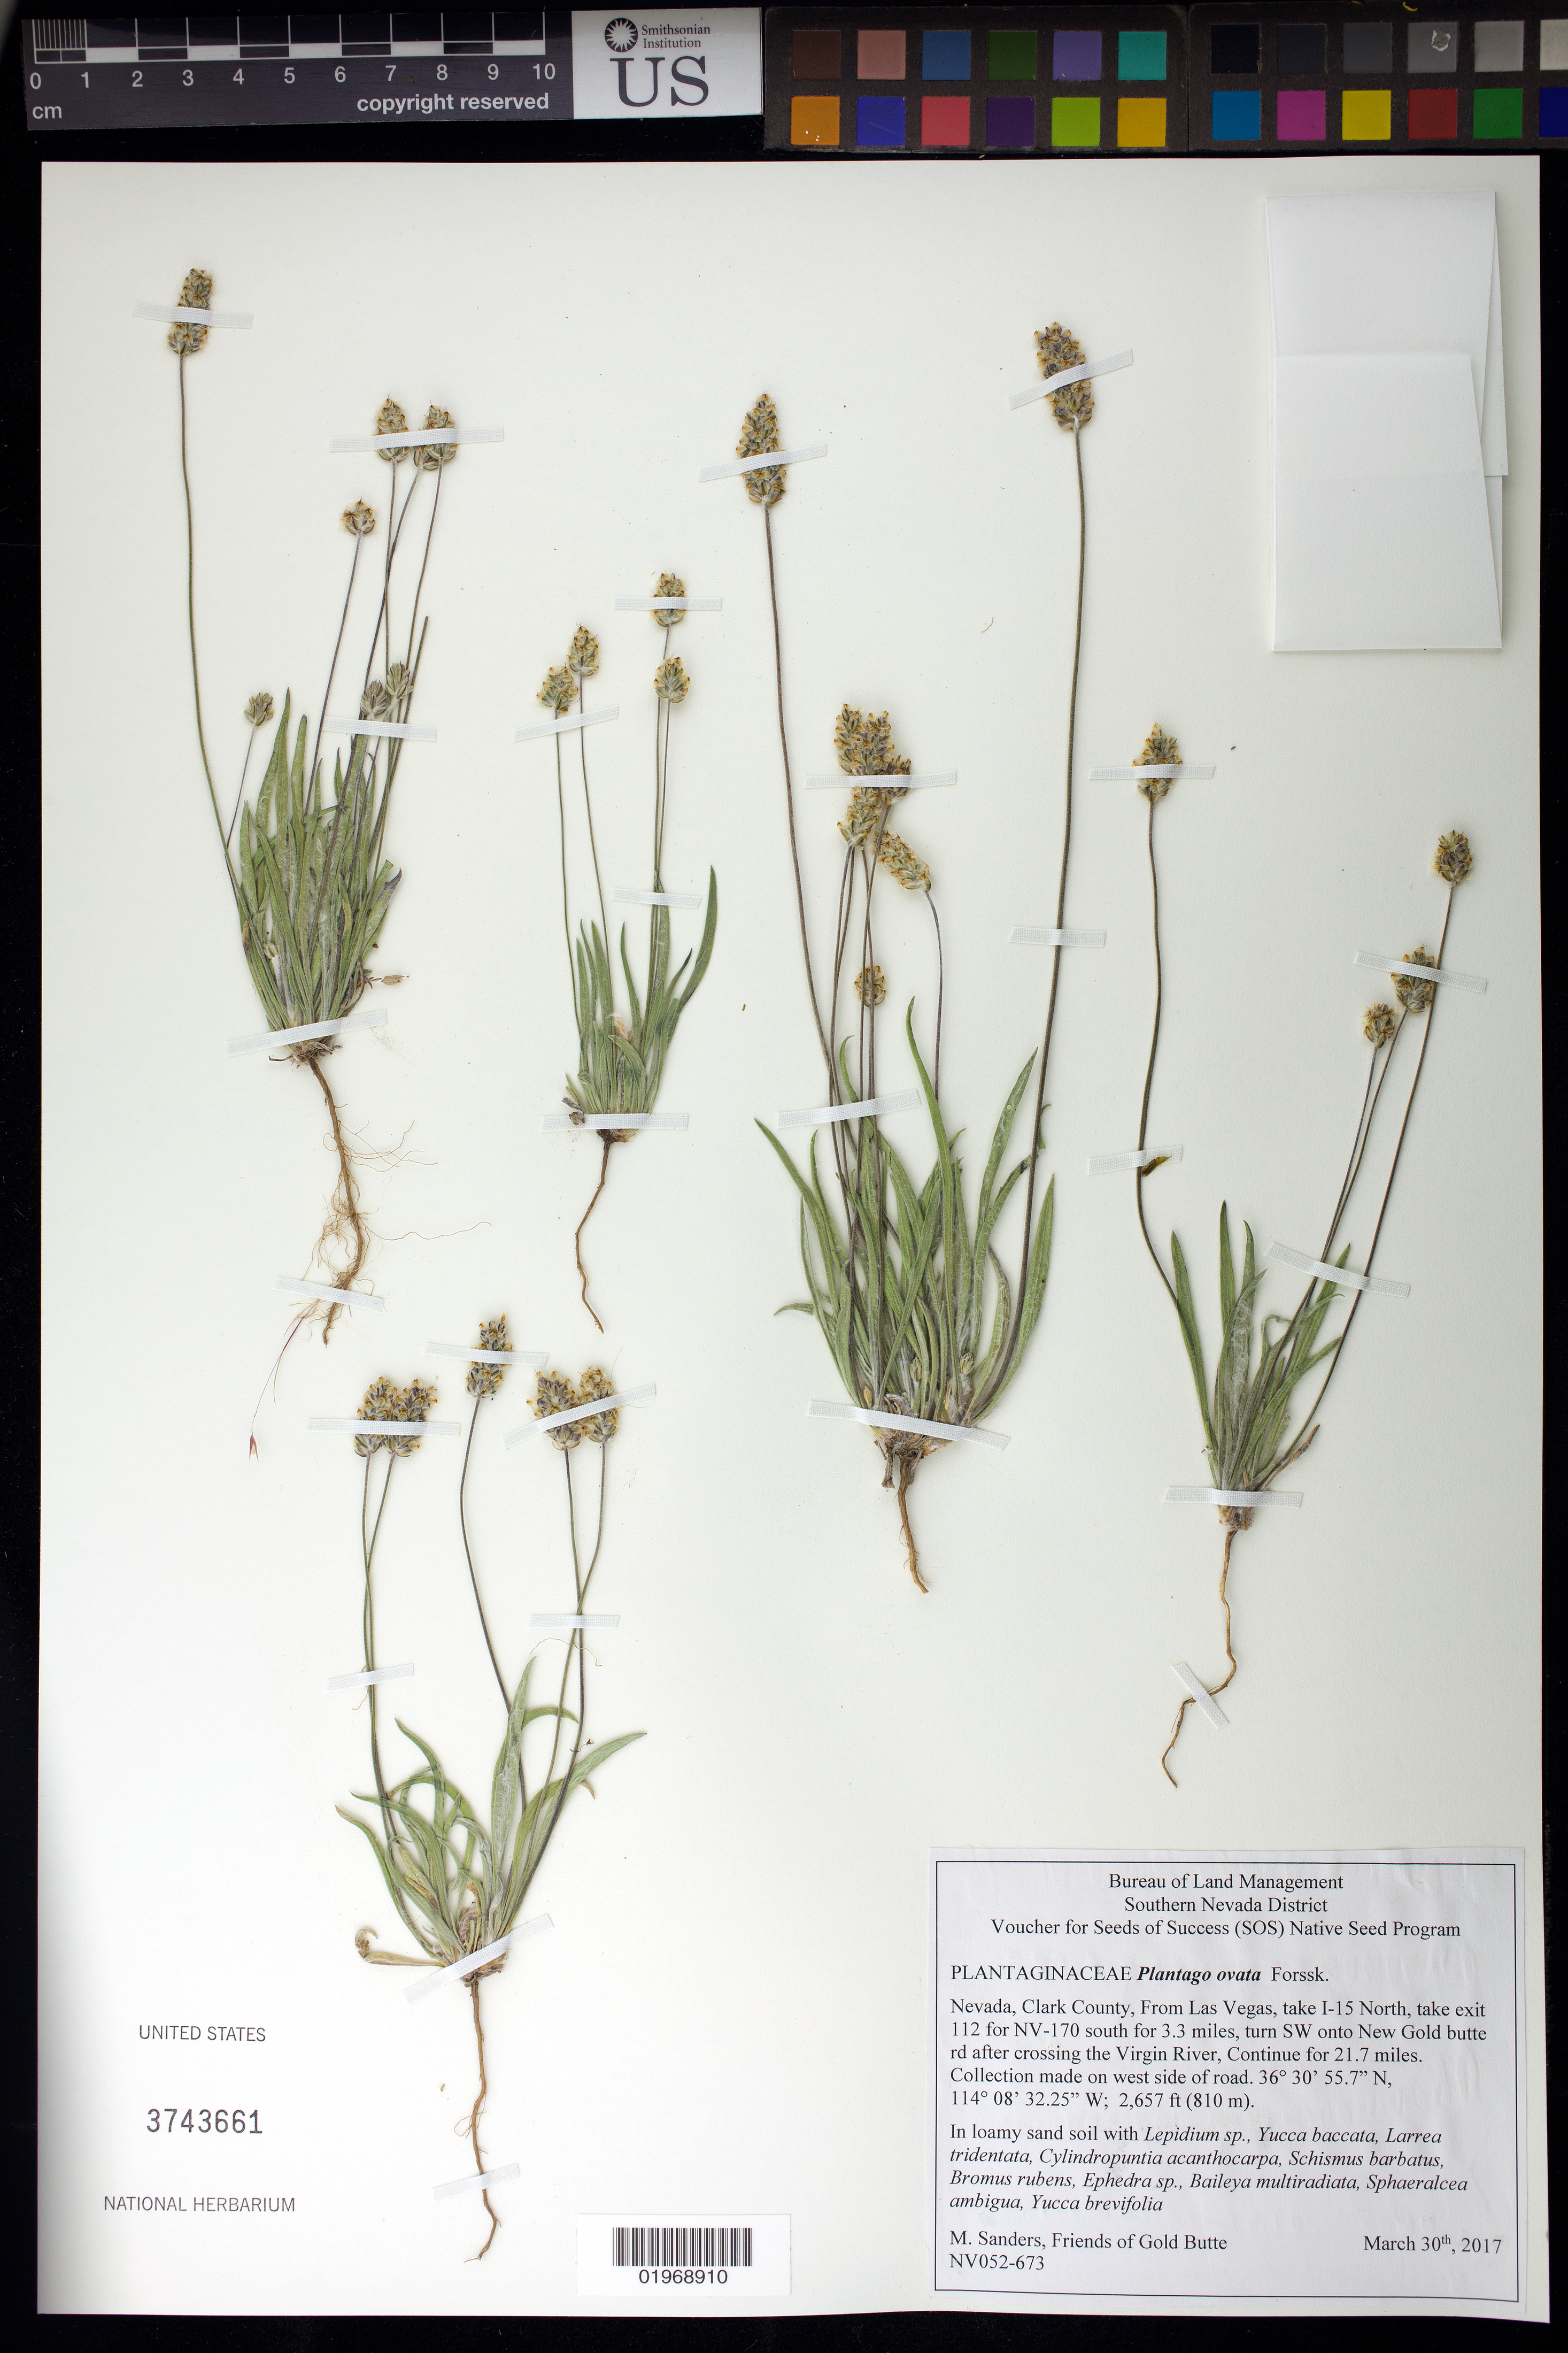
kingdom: Plantae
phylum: Tracheophyta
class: Magnoliopsida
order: Lamiales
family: Plantaginaceae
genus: Plantago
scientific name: Plantago ovata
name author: Forssk.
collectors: M. Sanders & Friends of Gold Butte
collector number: NV052-673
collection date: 2017-03-30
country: United States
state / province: Nevada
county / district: Clark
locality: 21.7 miles on New Gold butte rd. after crossing the Virgin River.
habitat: In loamy sand soil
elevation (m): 810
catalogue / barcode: US 3743661